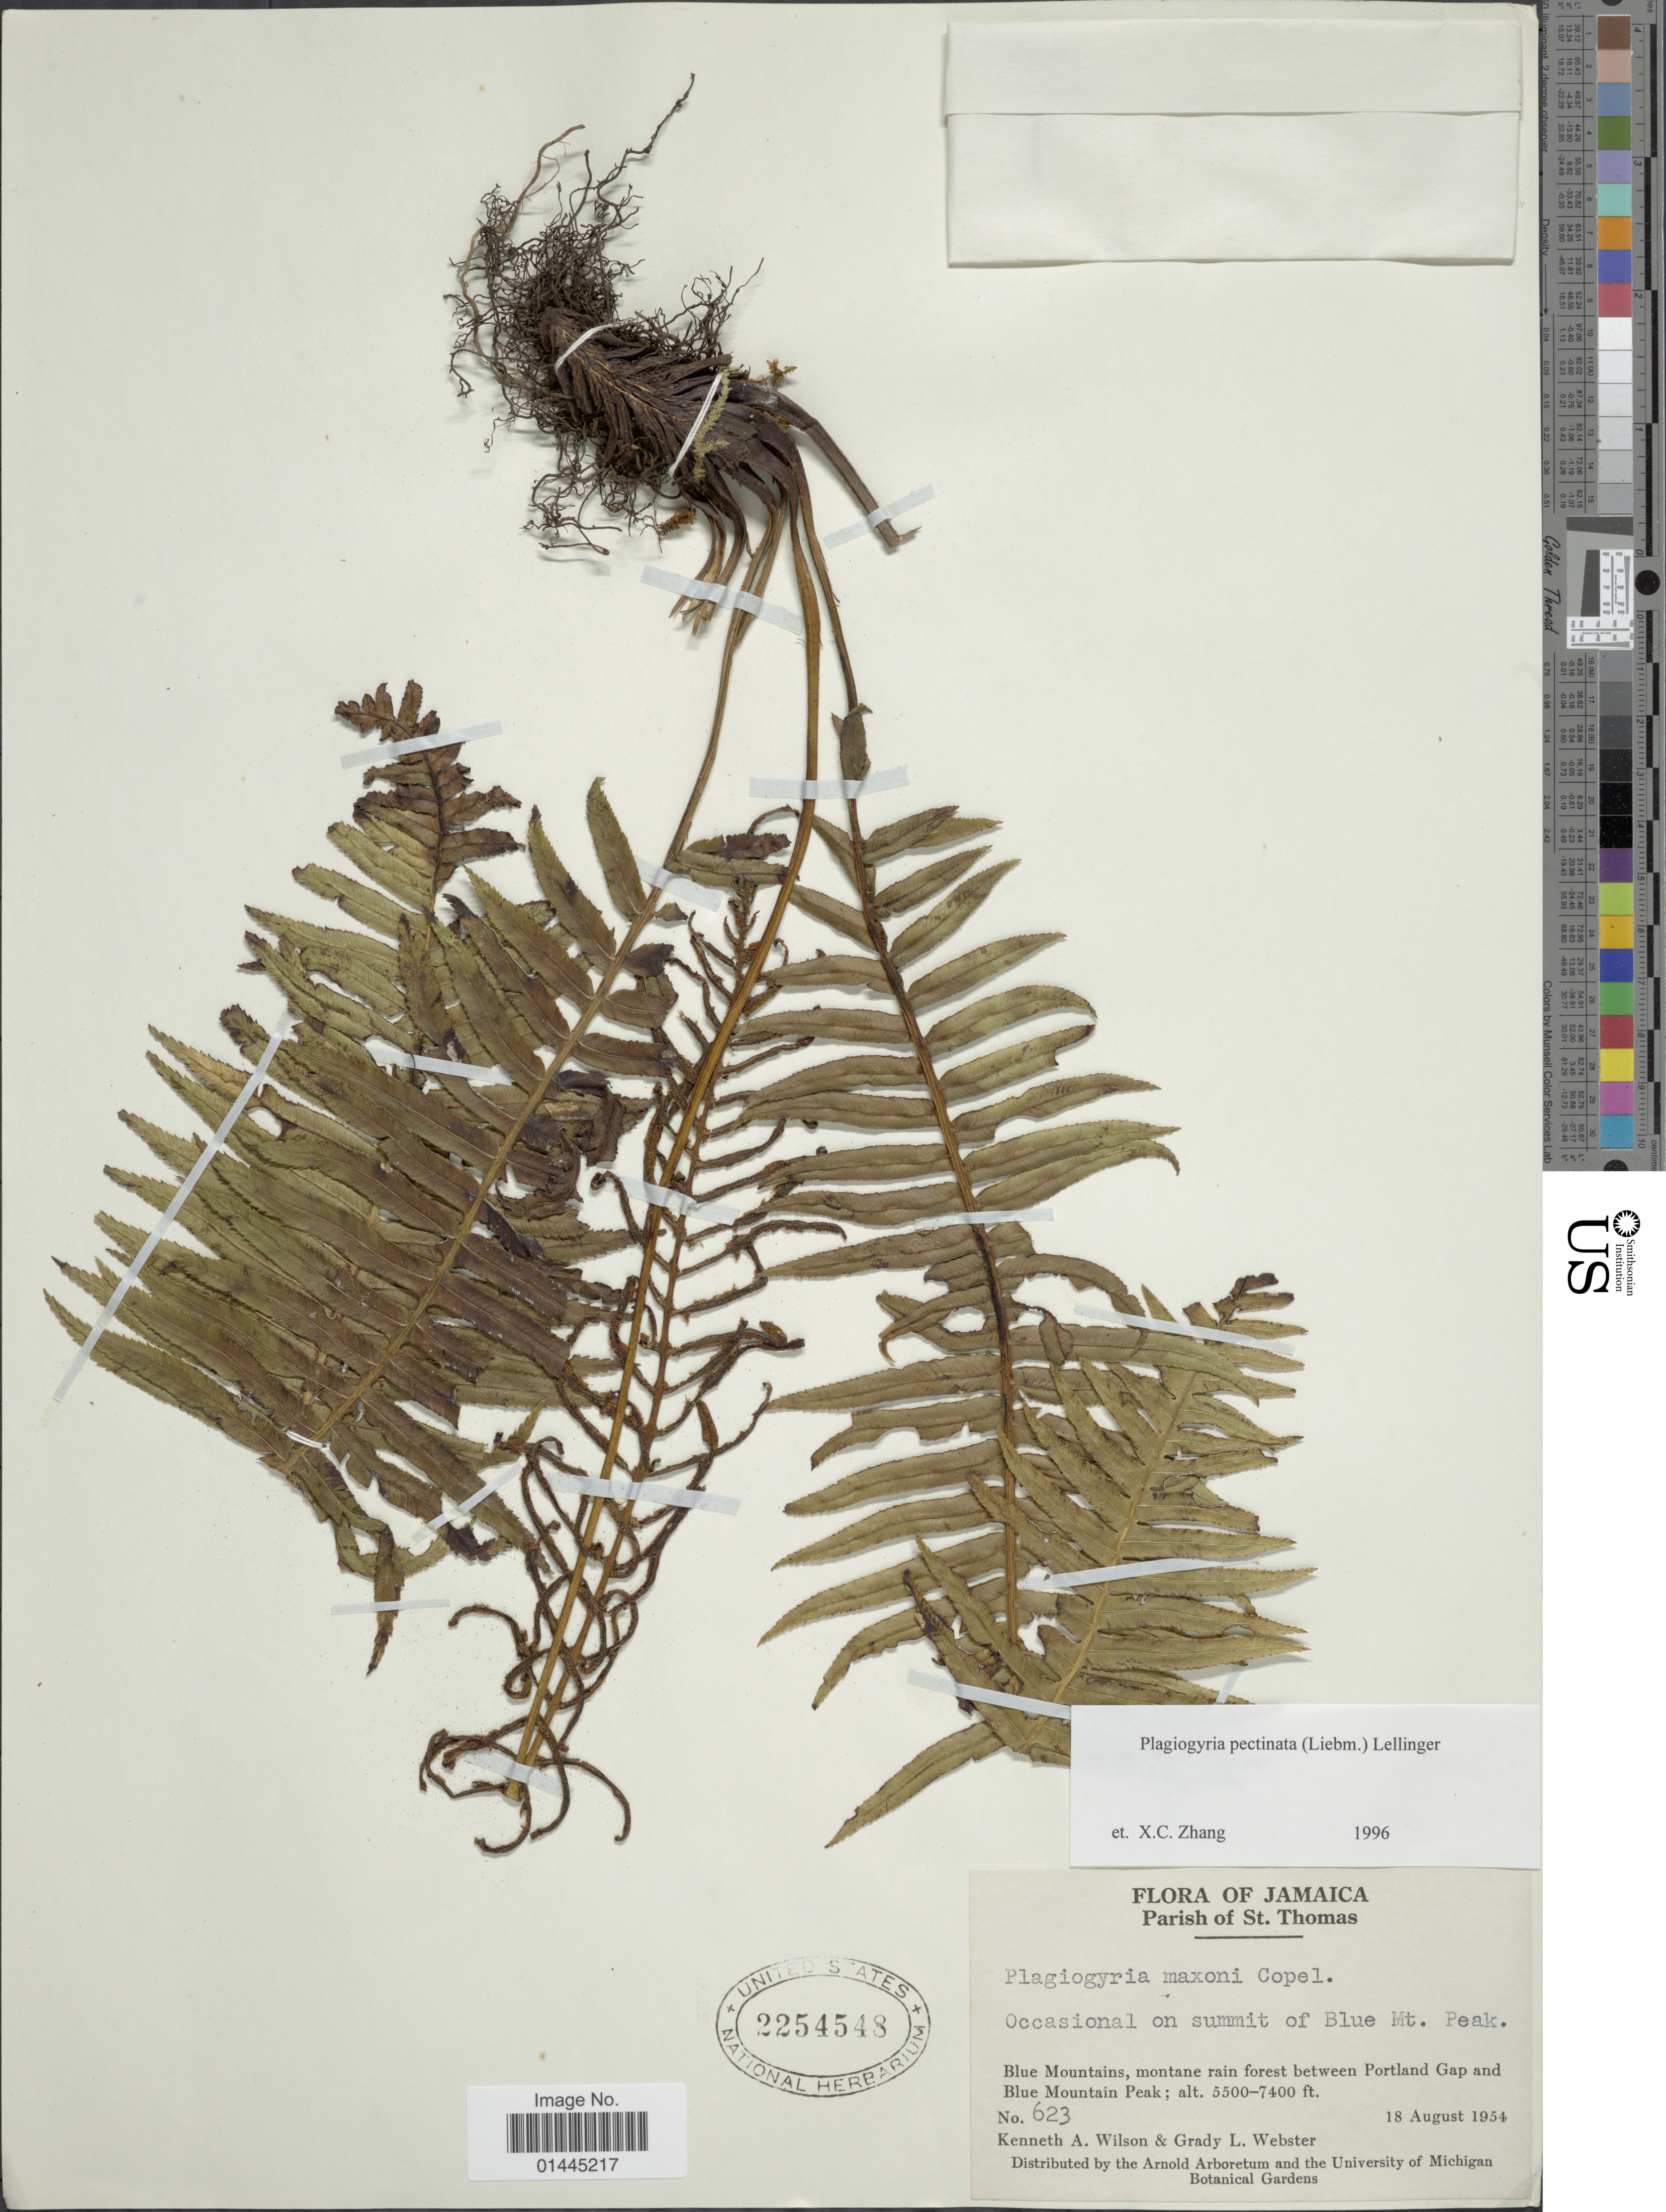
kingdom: Plantae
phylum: Tracheophyta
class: Polypodiopsida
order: Cyatheales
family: Plagiogyriaceae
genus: Plagiogyria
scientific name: Plagiogyria semicordata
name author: (C. Presl) Christ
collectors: K. A. Wilson & G. L. Webster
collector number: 623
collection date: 1954-08-18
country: Jamaica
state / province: Saint Thomas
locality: Occasional on summit of Blue Mt. Peak, Blue Mountains, montane rain forest between Portland Gap and Blue Mountain Peak.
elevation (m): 1676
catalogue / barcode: US 2254548